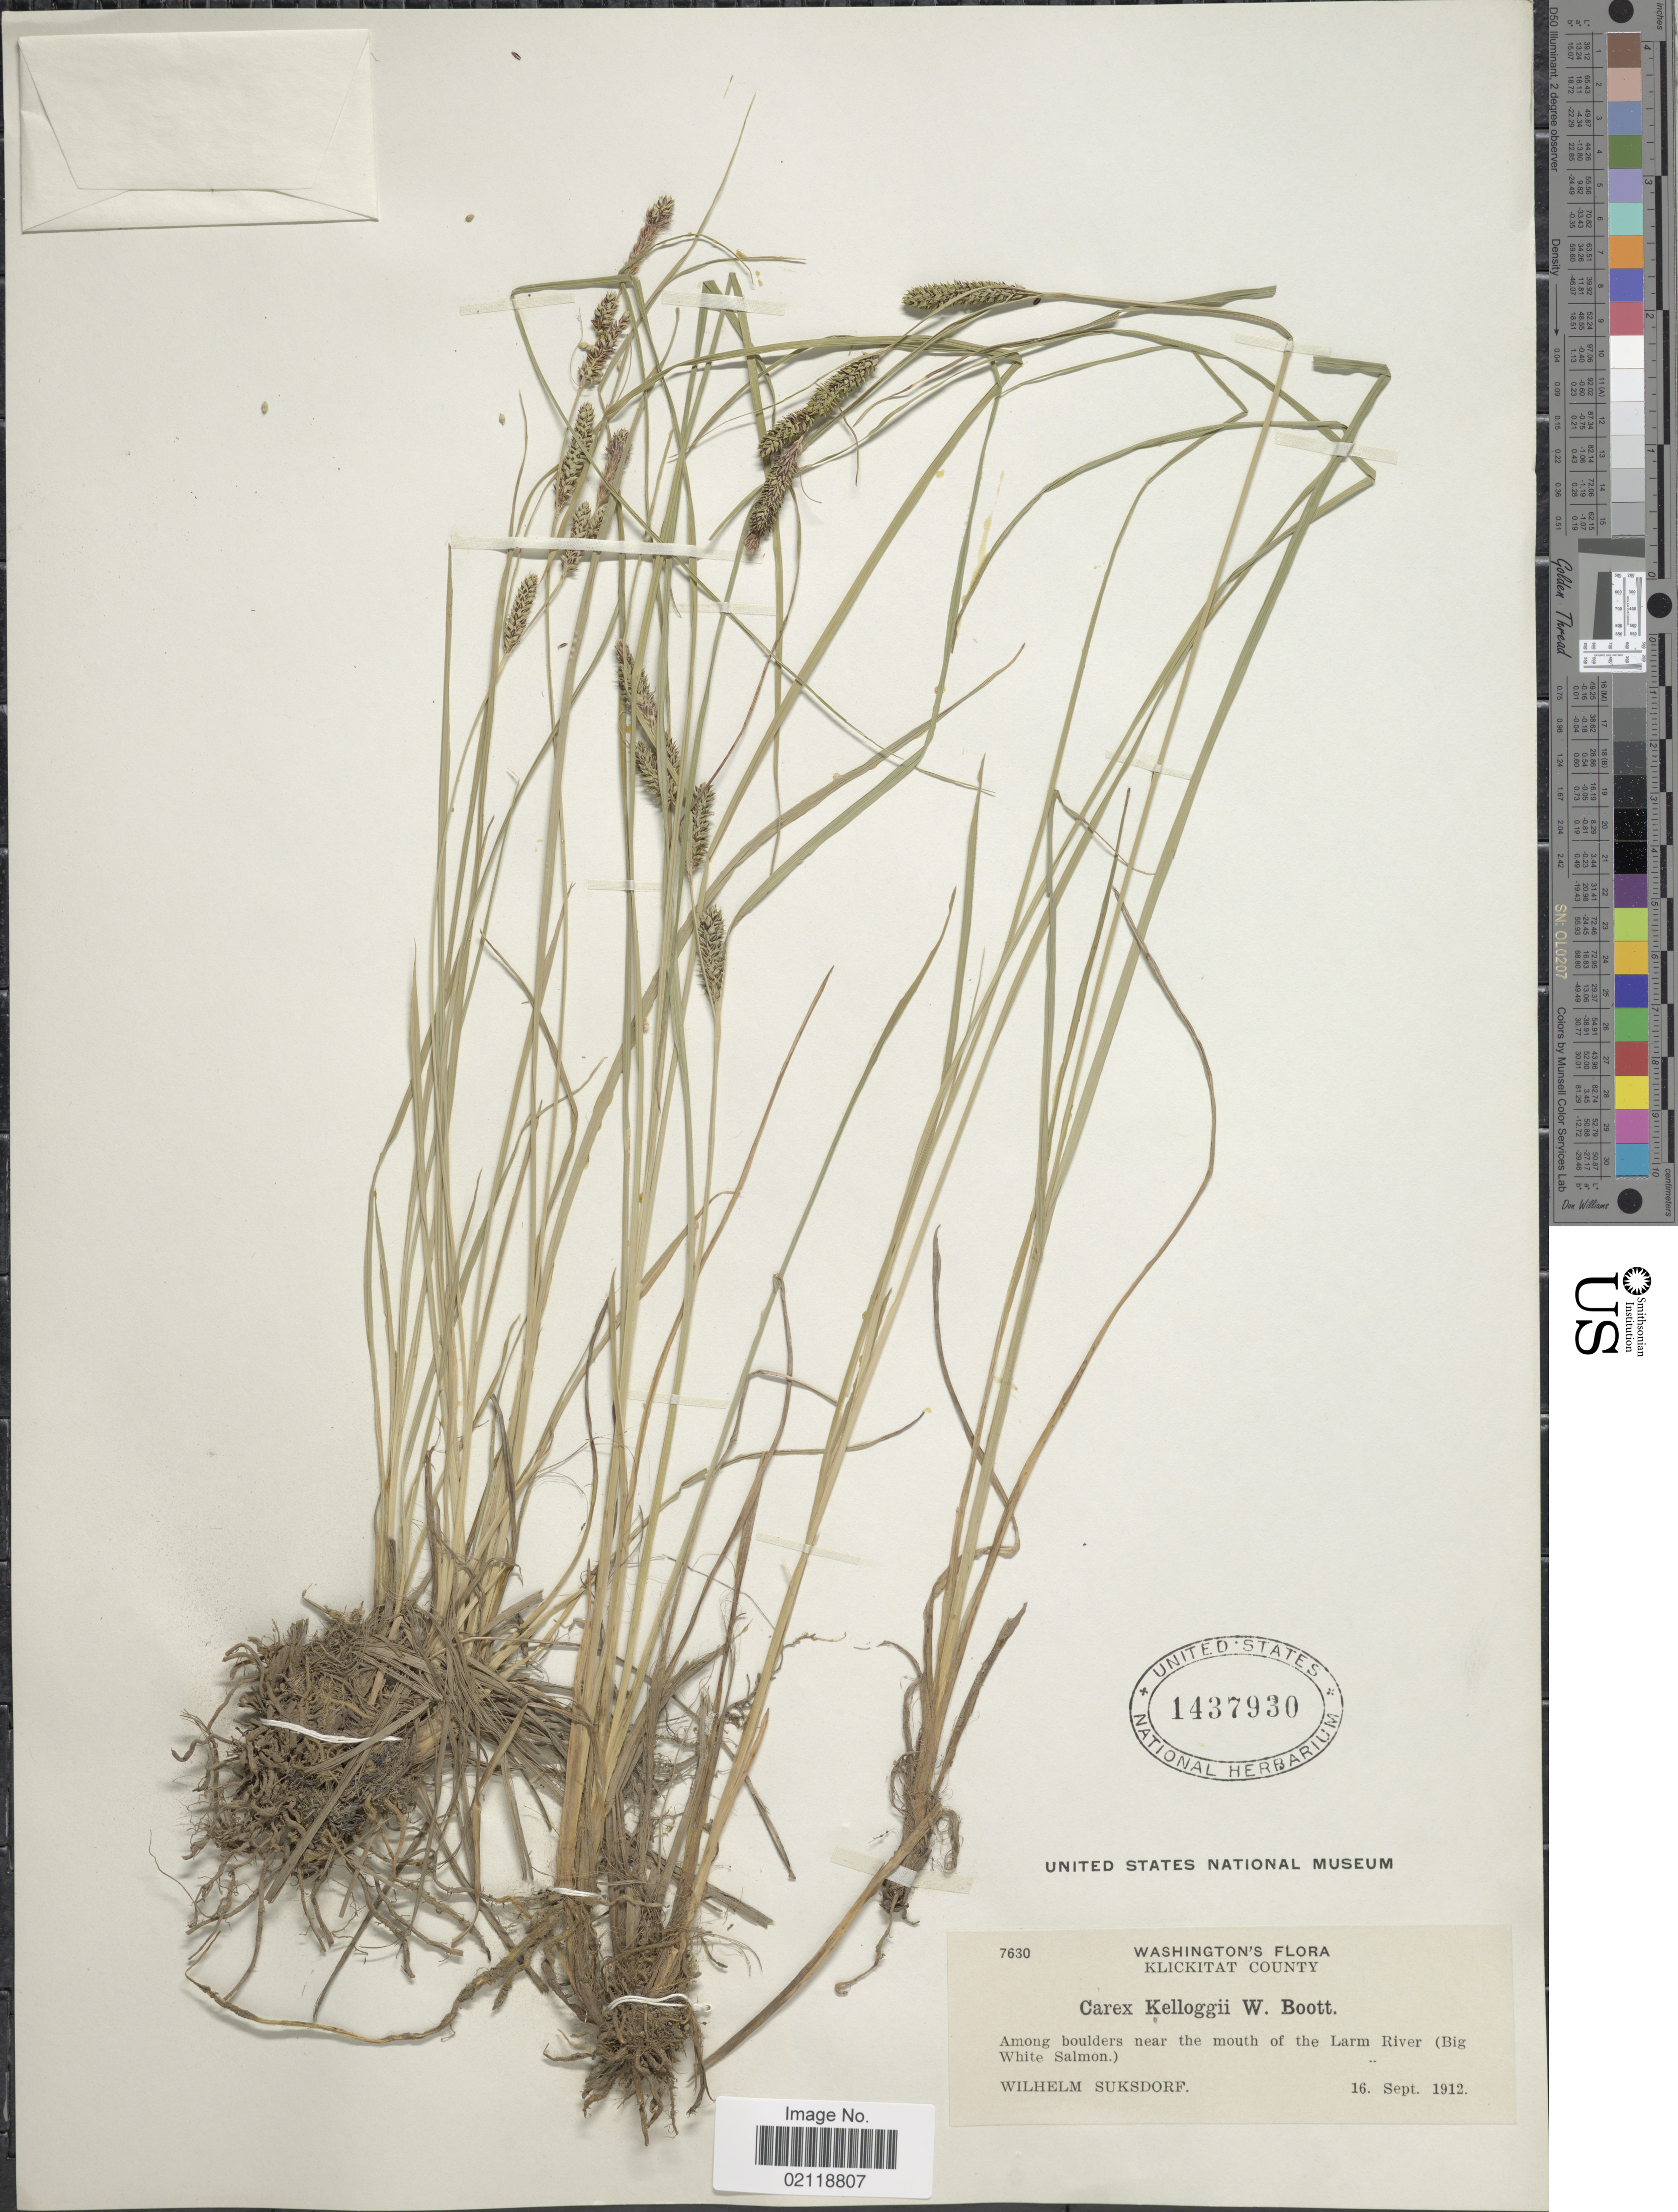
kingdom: Plantae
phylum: Tracheophyta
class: Liliopsida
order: Poales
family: Cyperaceae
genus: Carex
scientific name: Carex kelloggii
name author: W. Boott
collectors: W. N. Suksdorf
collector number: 7630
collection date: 1912-09-16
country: United States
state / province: Washington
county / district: Klickitat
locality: Klickitat County, among boulders near the mouth of the Larm River (Big White Salmon.)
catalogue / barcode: US 1437930